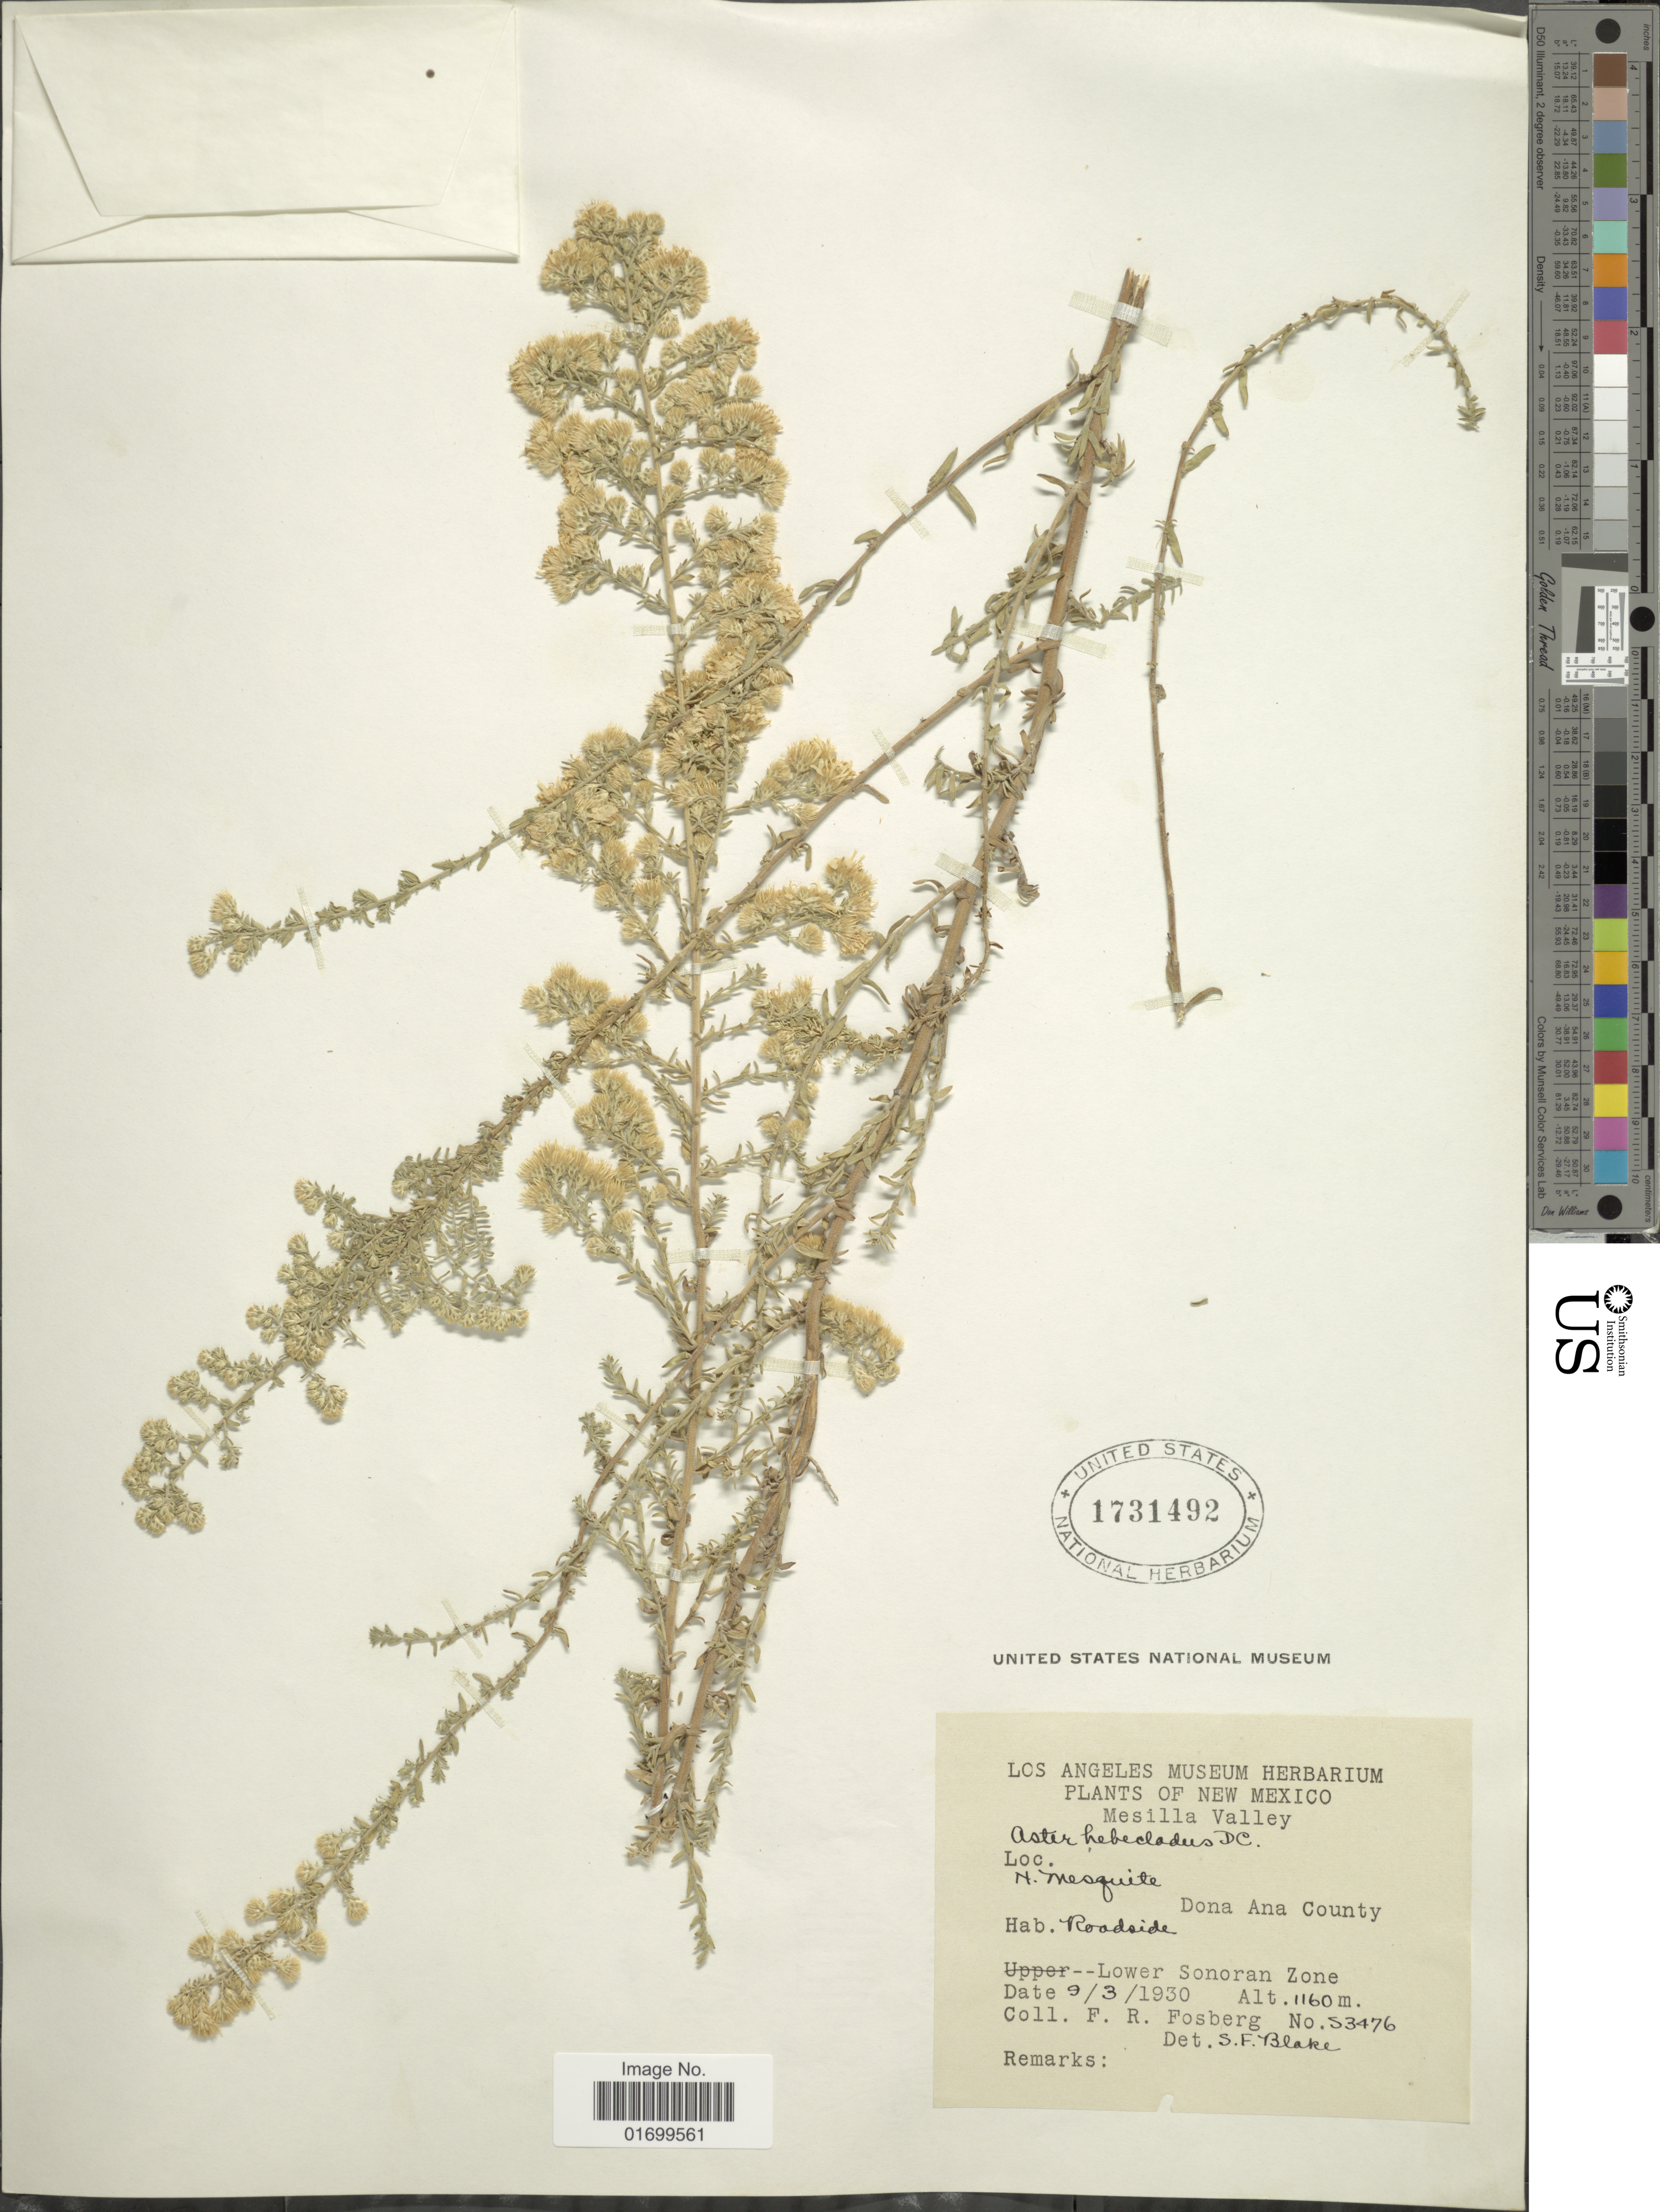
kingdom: Plantae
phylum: Tracheophyta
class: Magnoliopsida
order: Asterales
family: Asteraceae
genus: Symphyotrichum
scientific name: Symphyotrichum ericoides var. ericoides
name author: (L.) G.L. Nesom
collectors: F. R. Fosberg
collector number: S3476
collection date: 1930-09-03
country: United States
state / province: New Mexico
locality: Mesilla Valley, N. Mesguite, Dona Ana County, roadside, lower Sonoran Zone.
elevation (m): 1160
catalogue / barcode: US 1731492